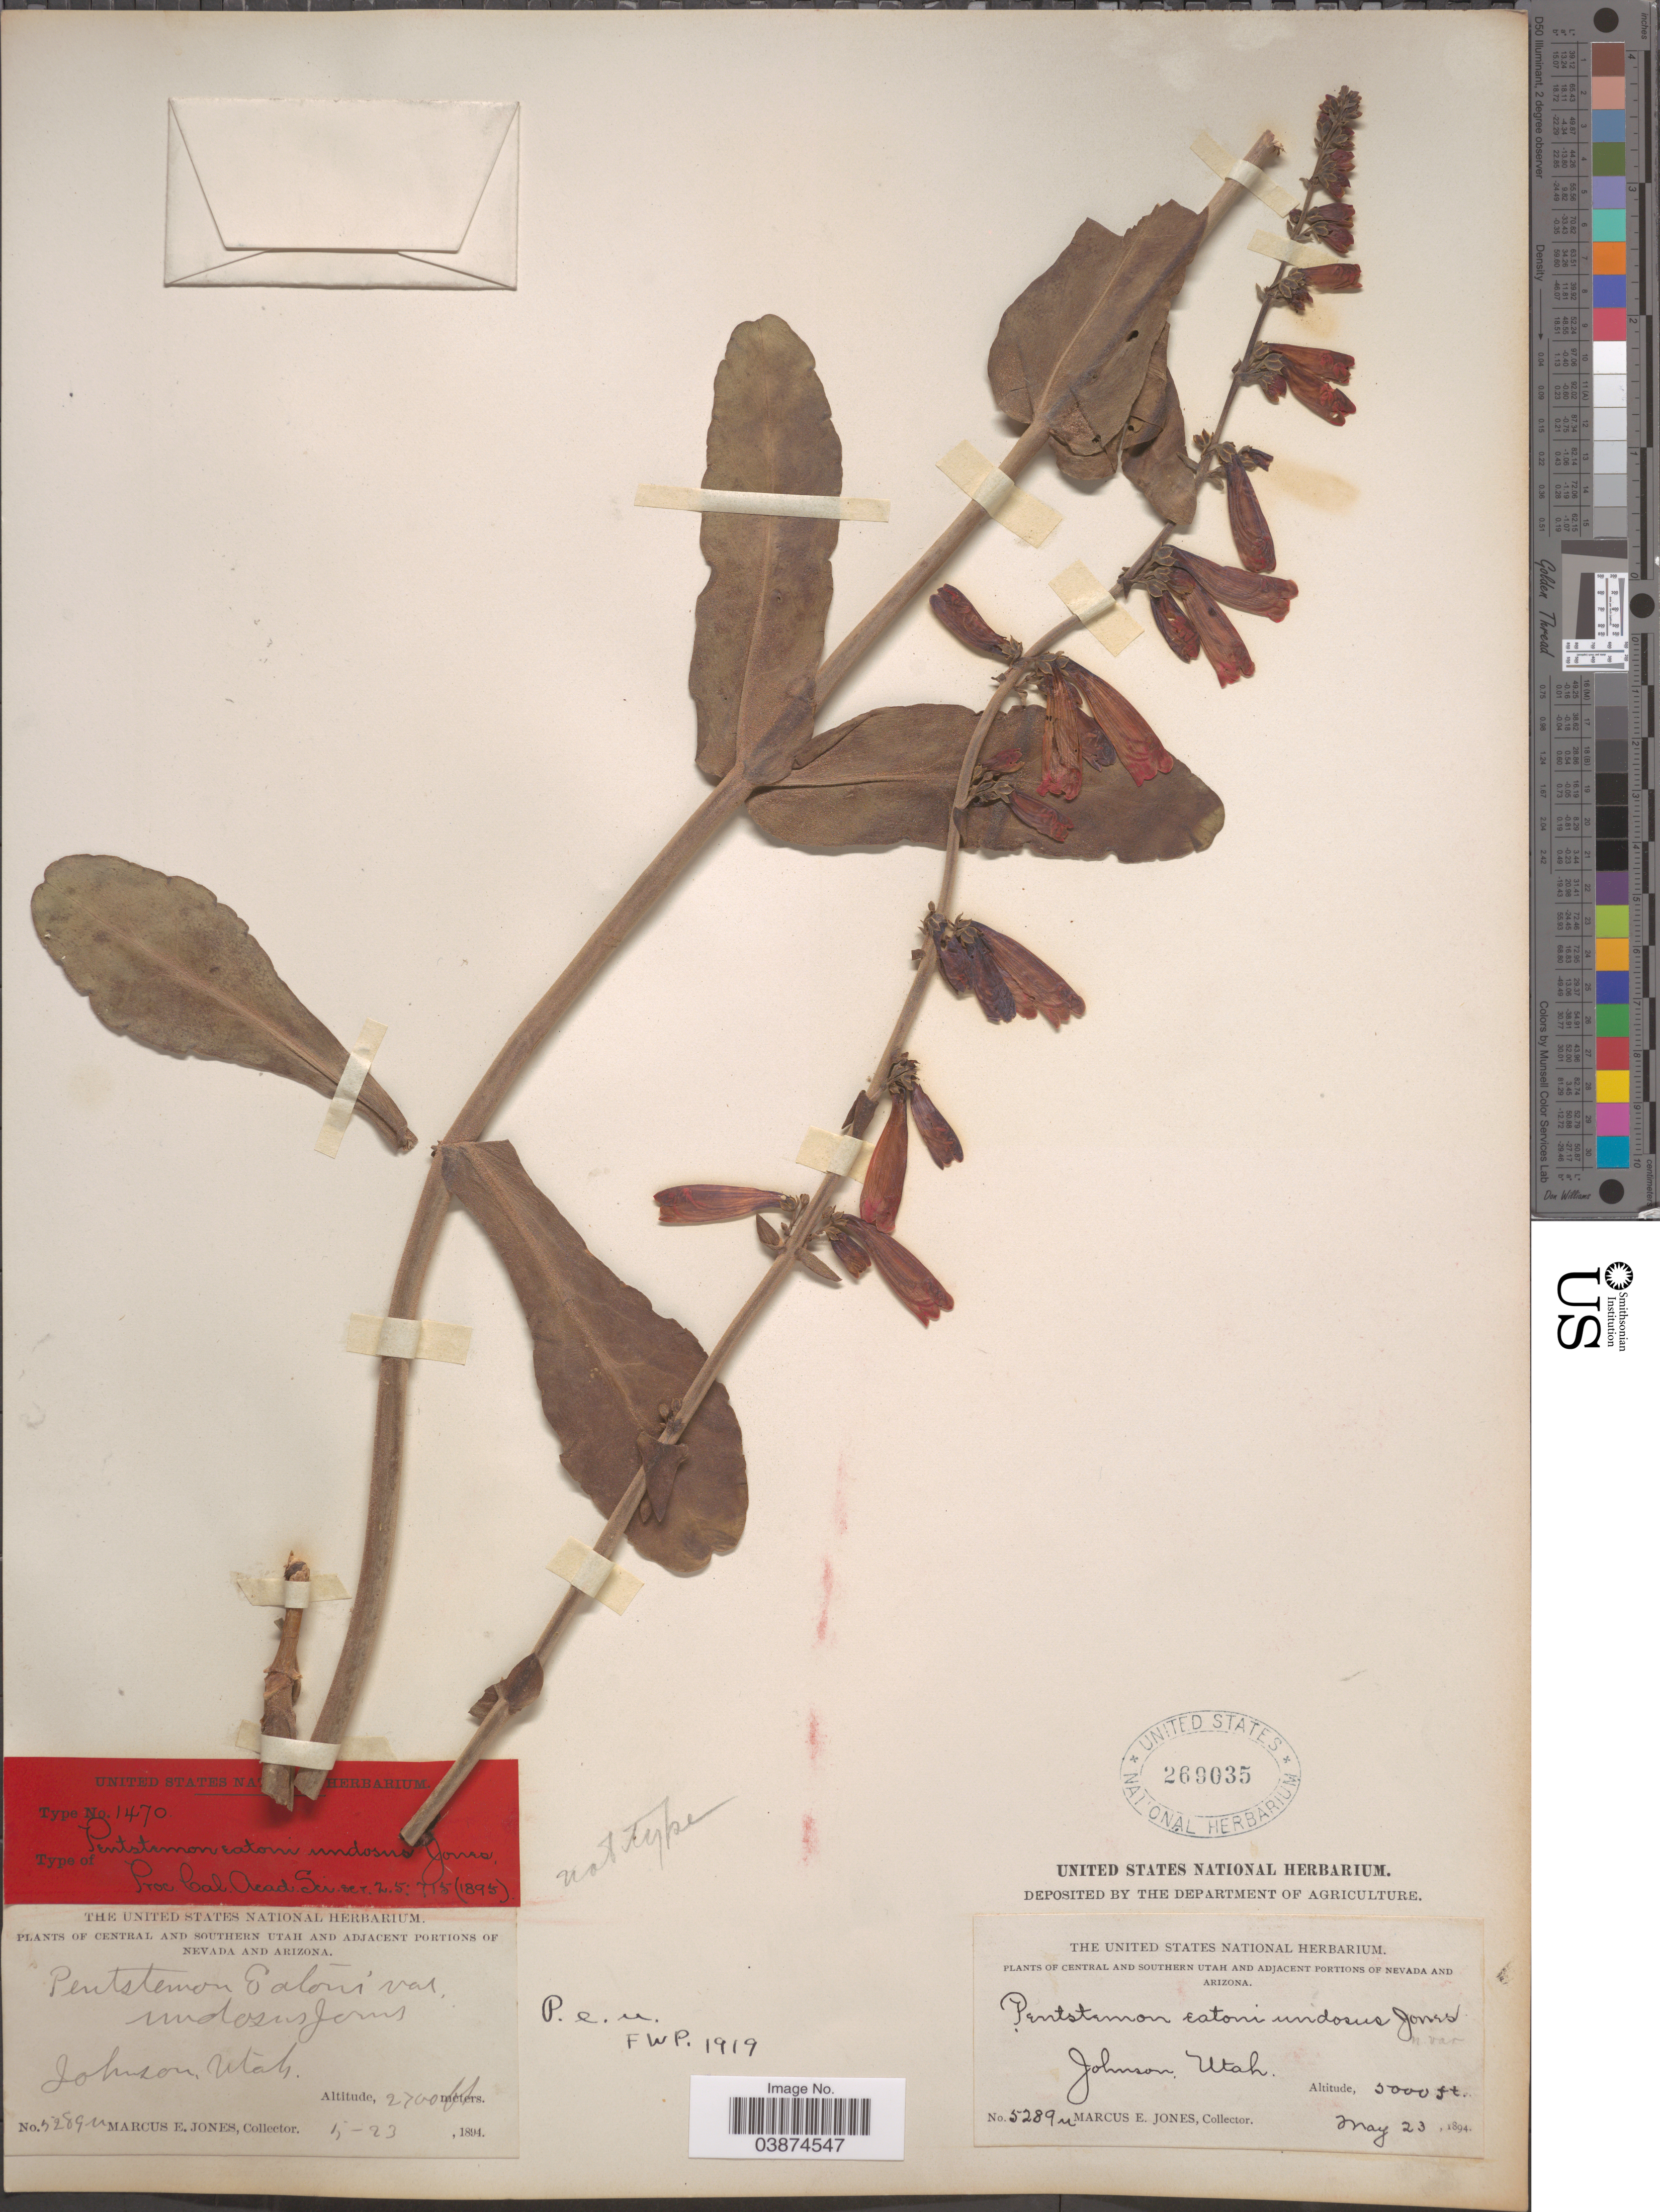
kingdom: Plantae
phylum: Tracheophyta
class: Magnoliopsida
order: Lamiales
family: Plantaginaceae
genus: Penstemon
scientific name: Penstemon eatonii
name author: A. Gray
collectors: M. E. Jones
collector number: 5289m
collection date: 1894-05-23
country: United States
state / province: Utah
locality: Central and Southern Utah. Johnson.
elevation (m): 823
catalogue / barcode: US 269035